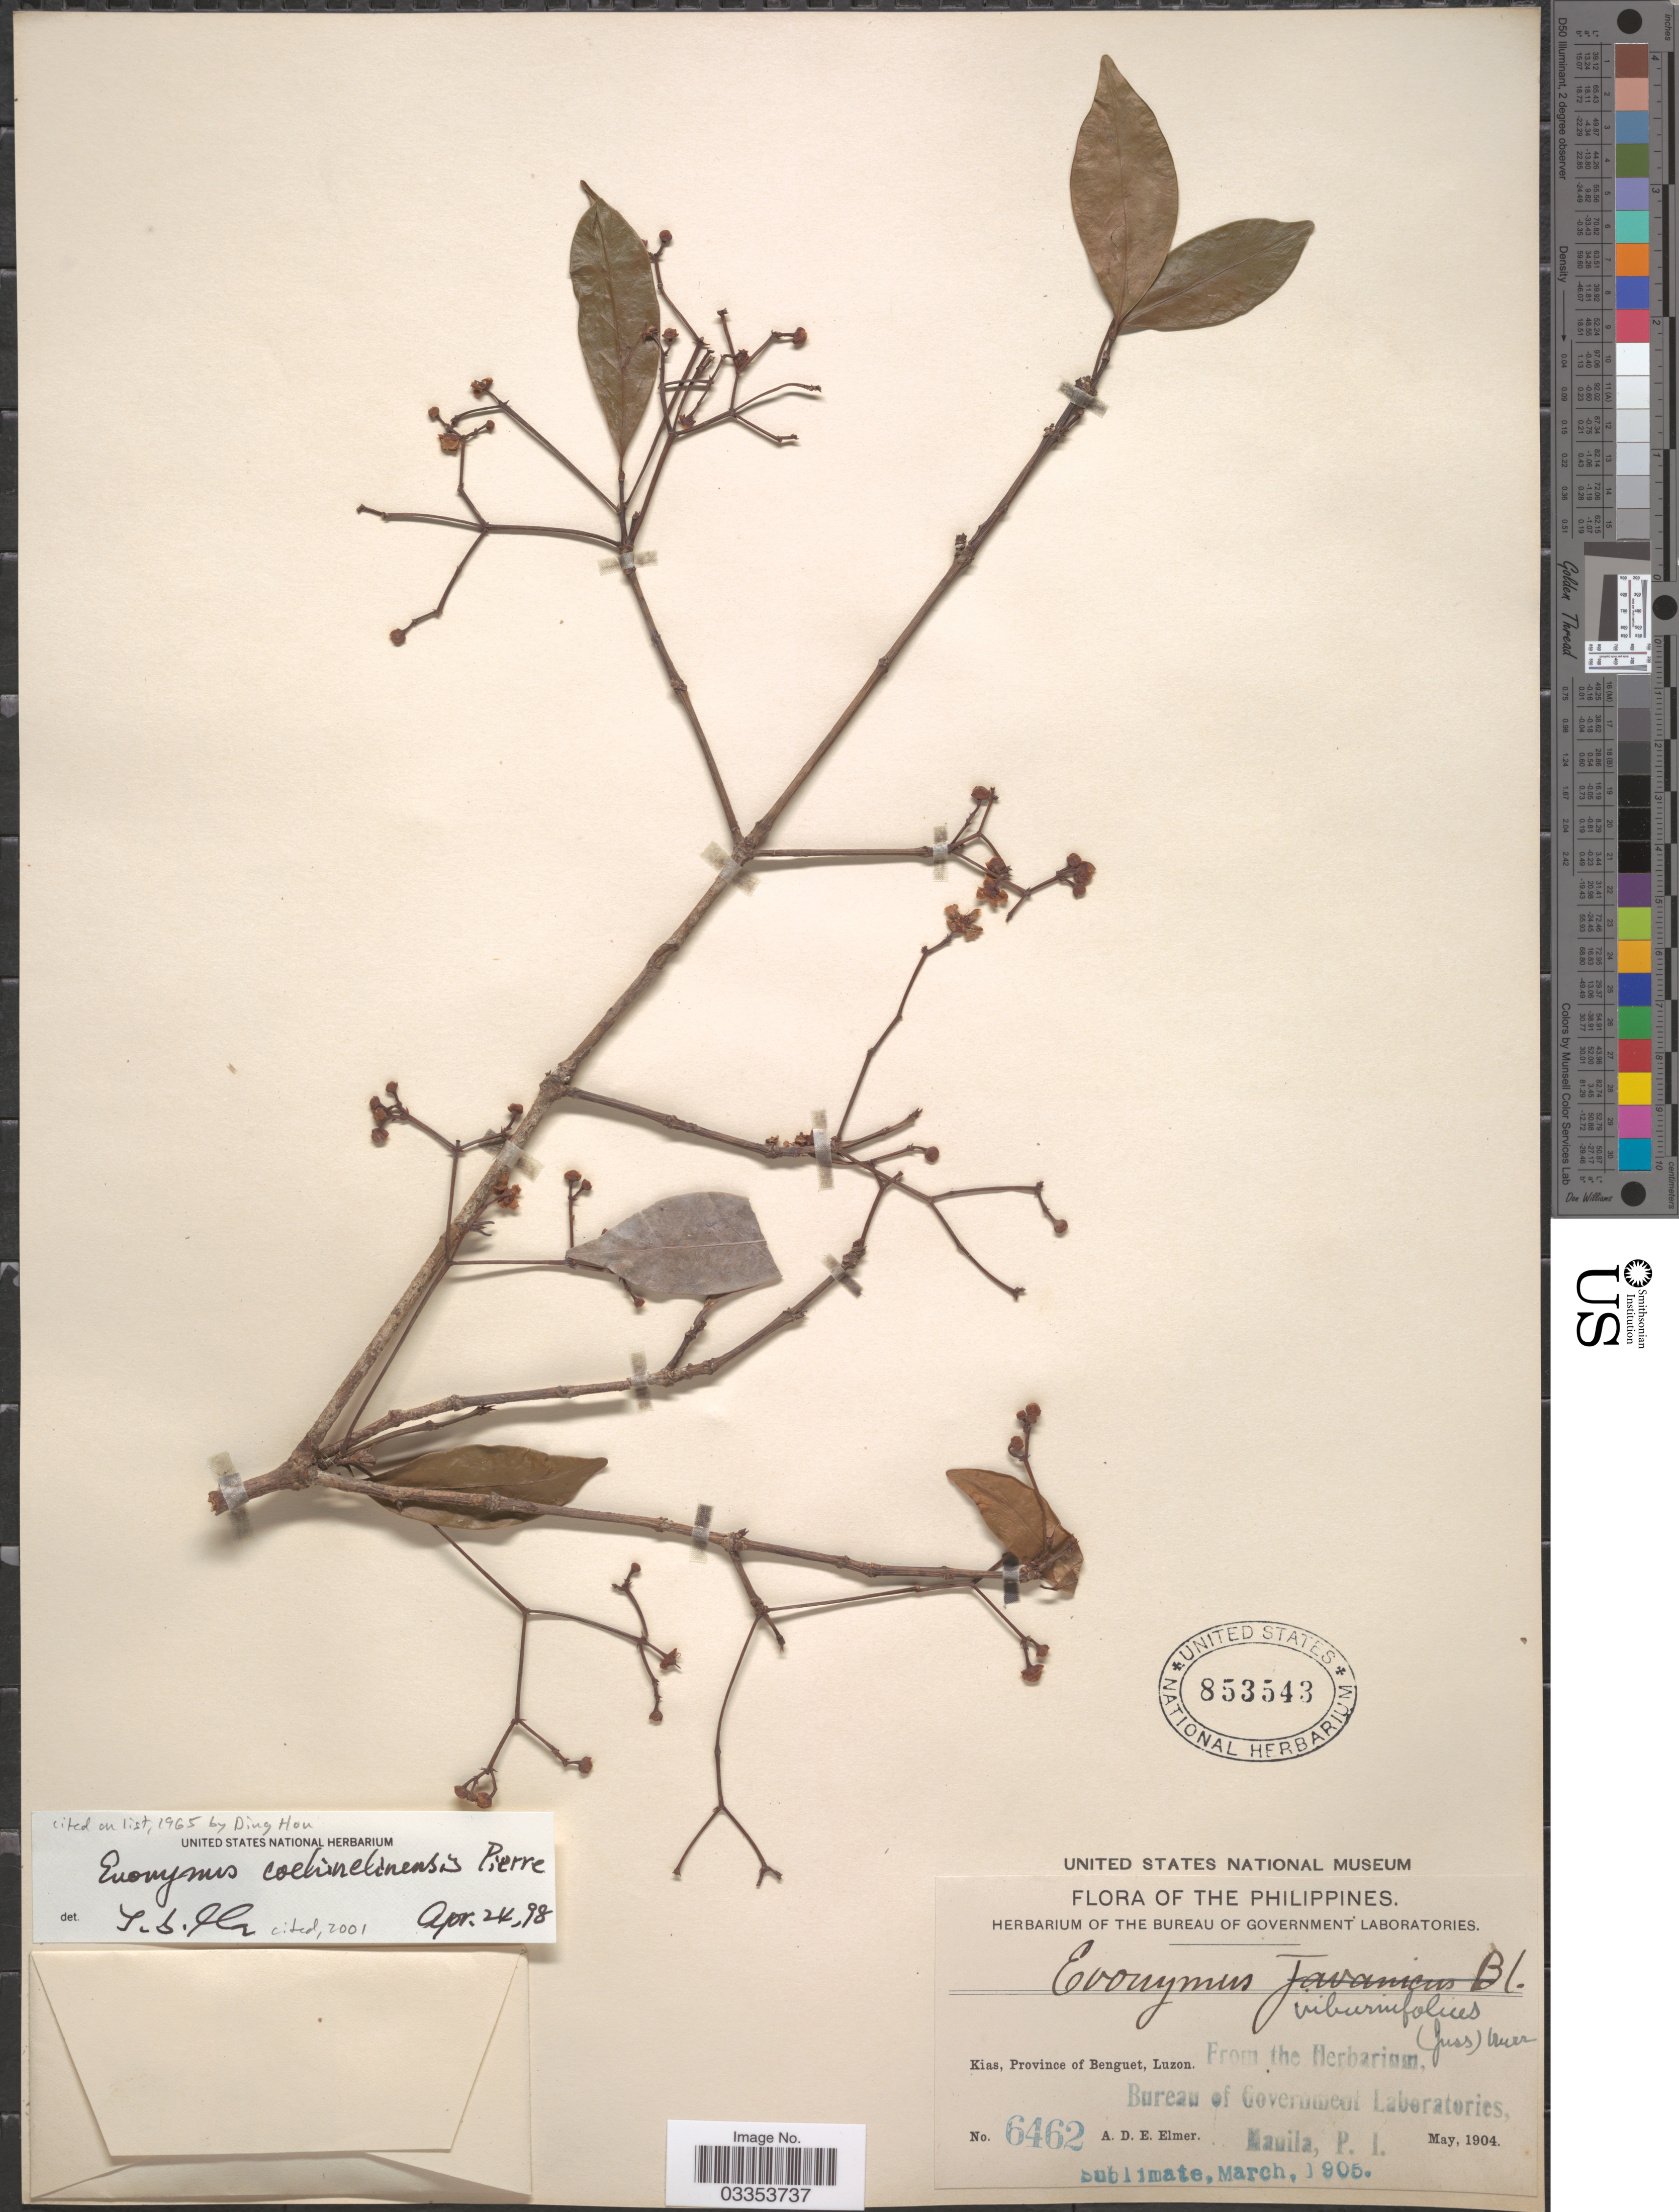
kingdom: Plantae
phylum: Tracheophyta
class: Magnoliopsida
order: Celastrales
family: Celastraceae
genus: Euonymus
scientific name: Euonymus cochinchinensis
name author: Pierre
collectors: A. D. E. Elmer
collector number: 6462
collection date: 1904-05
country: Philippines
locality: Kias, Province of Benguet, Luzon.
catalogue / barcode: US 853543